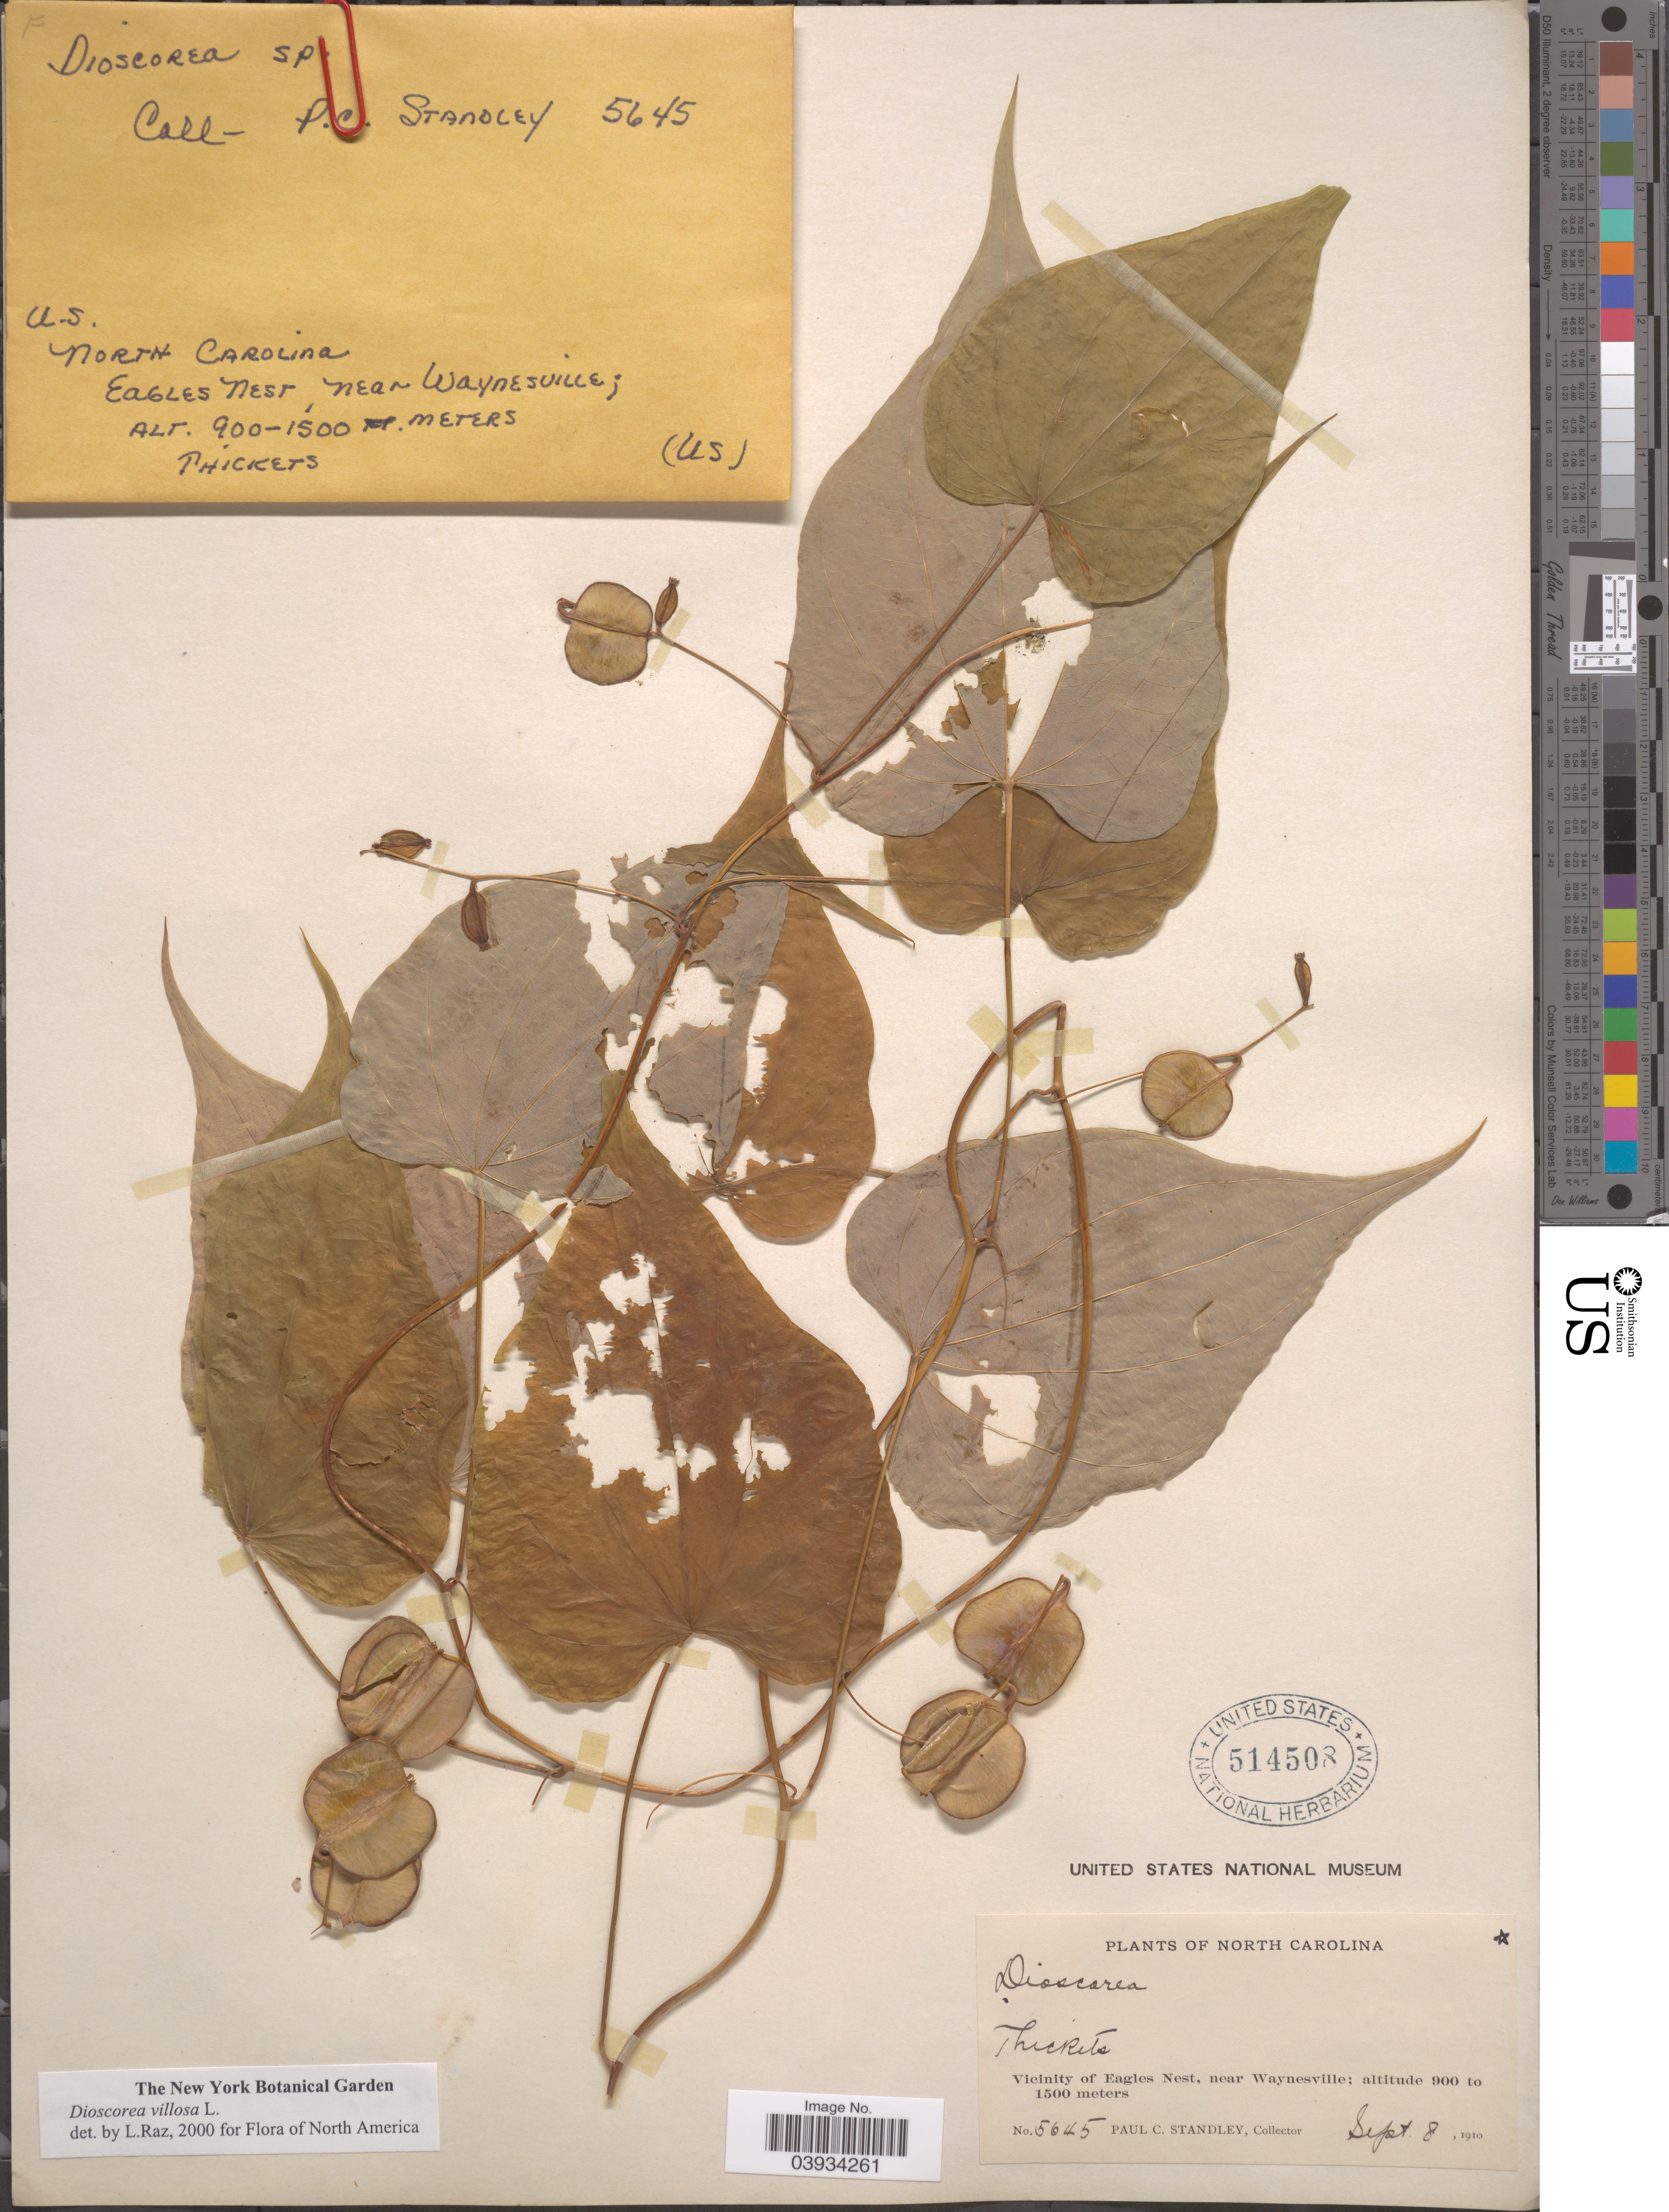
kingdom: Plantae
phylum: Tracheophyta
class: Liliopsida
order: Dioscoreales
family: Dioscoreaceae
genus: Dioscorea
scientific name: Dioscorea villosa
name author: L.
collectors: P. C. Standley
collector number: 5645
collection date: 1910-09-08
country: United States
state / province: North Carolina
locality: Vicinity of Eagles Nest, near Waynesville.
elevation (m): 900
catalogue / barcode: US 514508